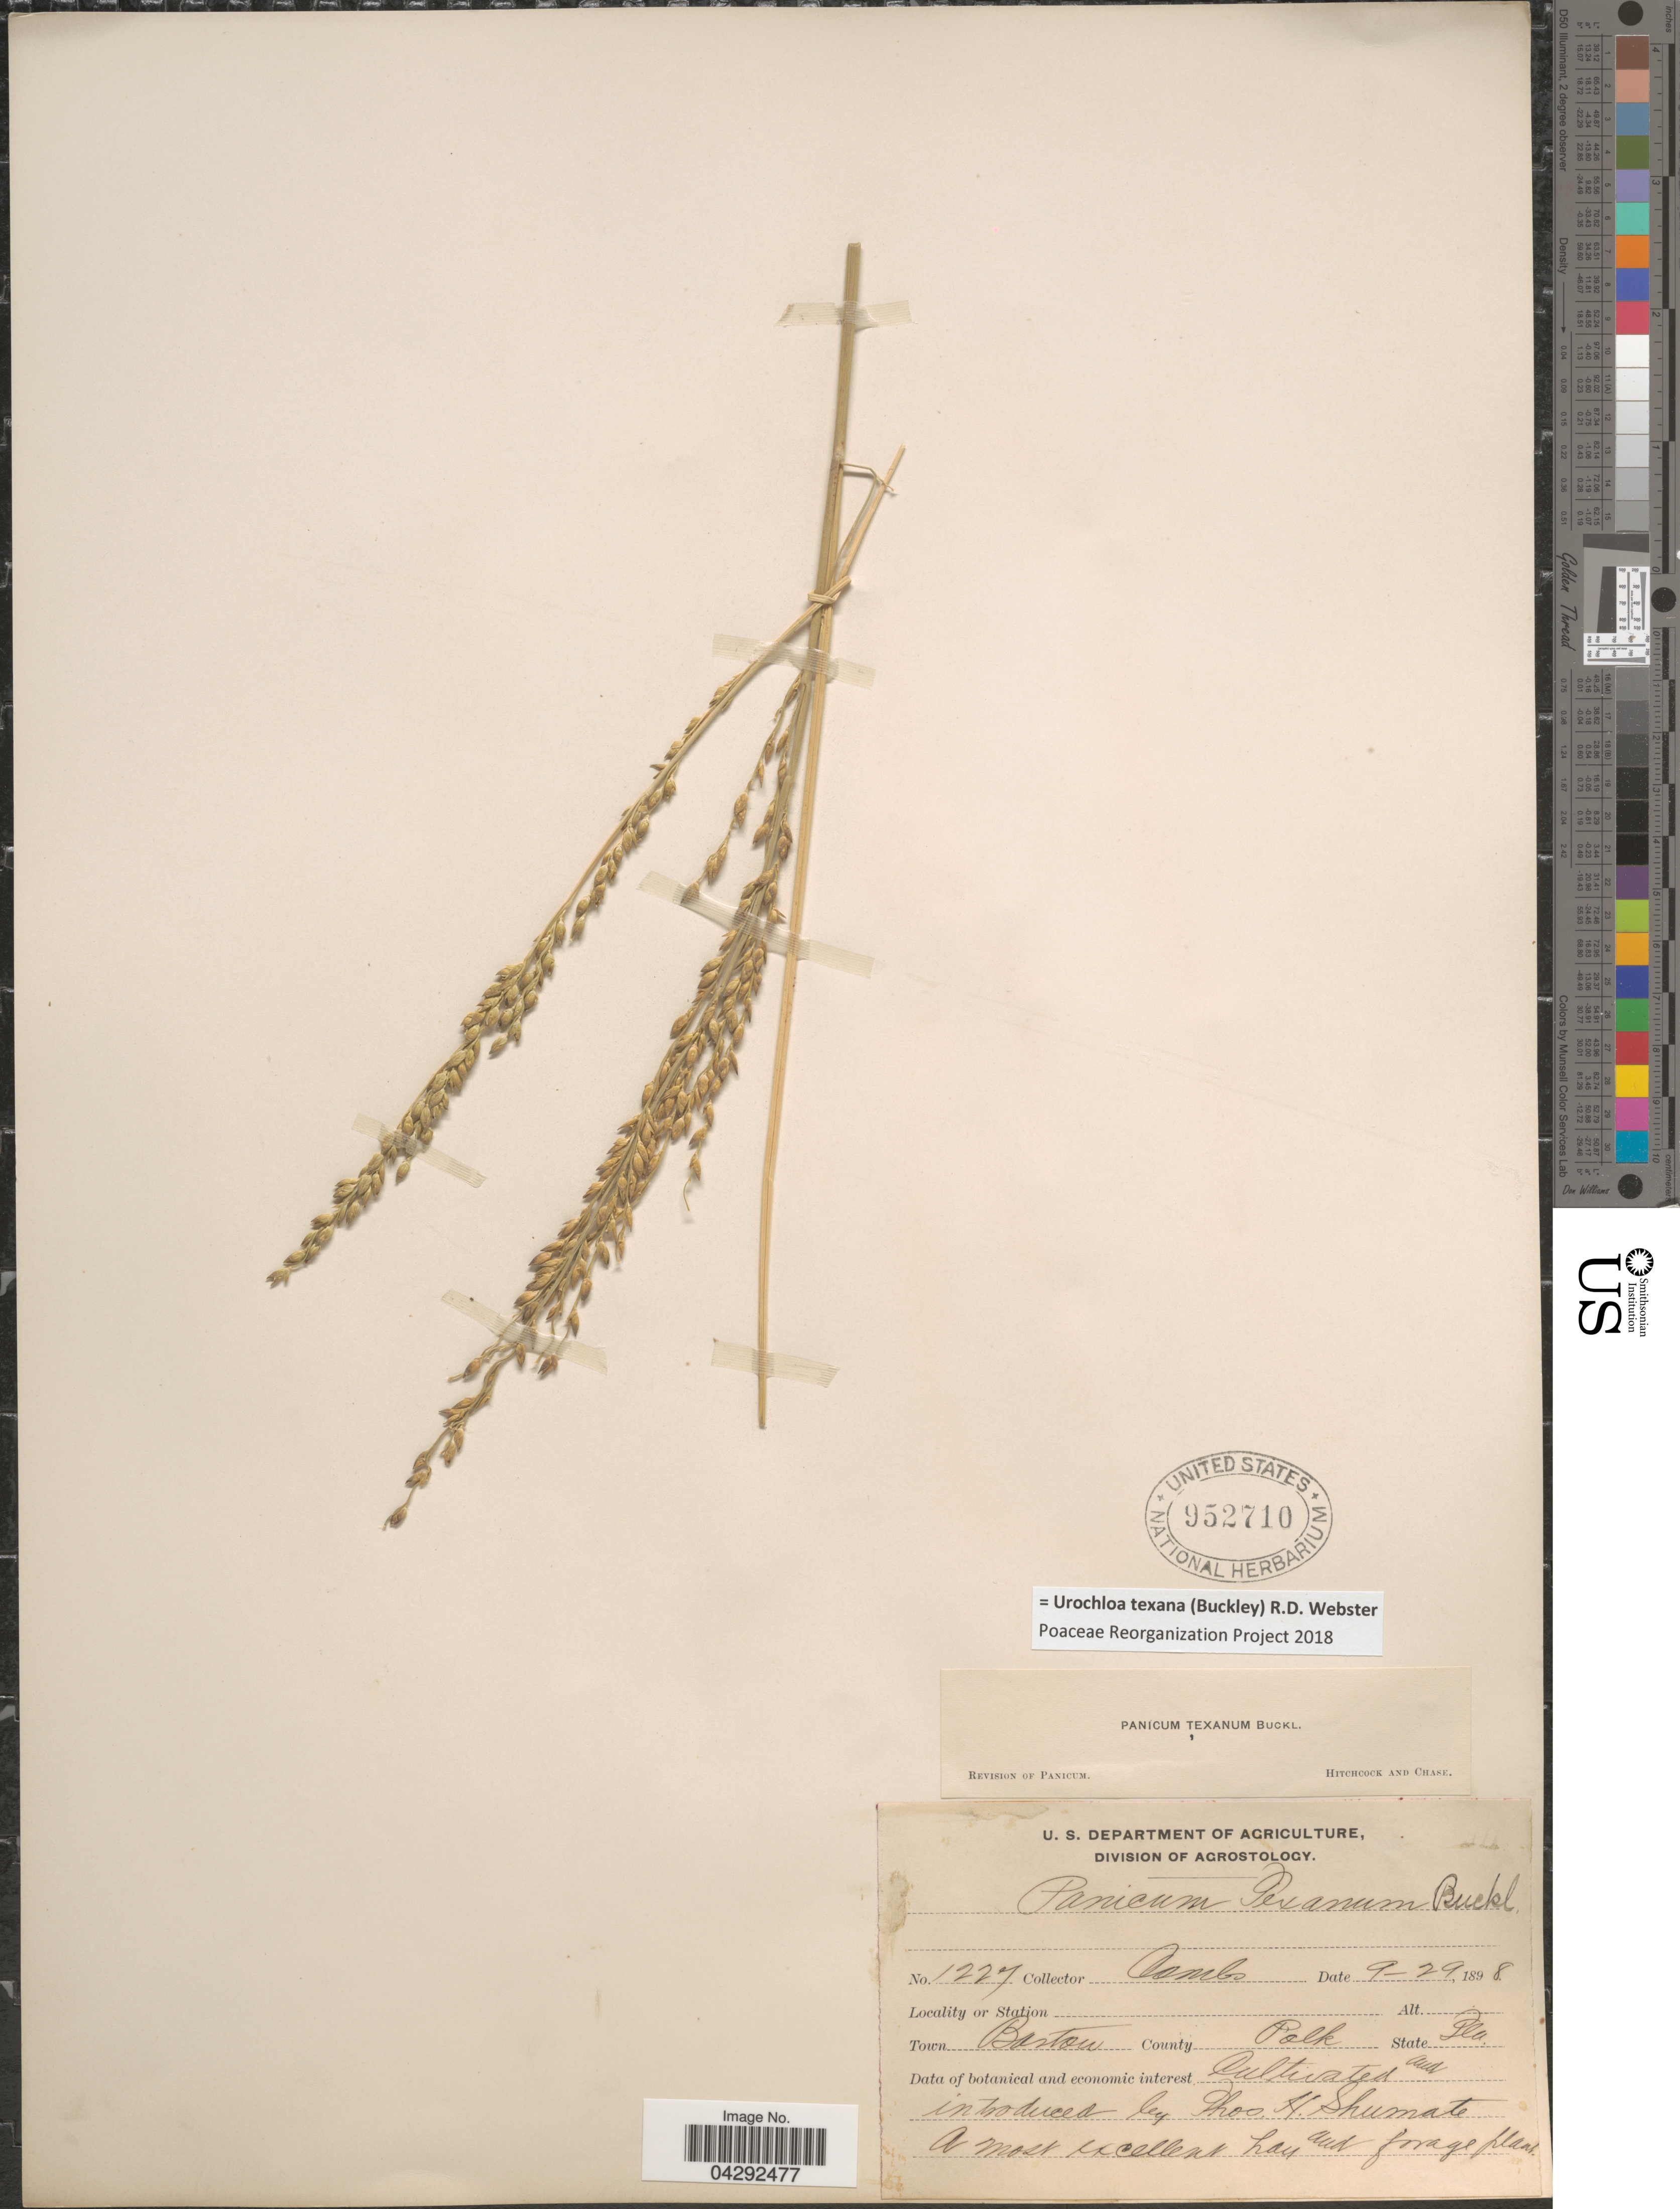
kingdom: Plantae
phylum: Tracheophyta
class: Liliopsida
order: Poales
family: Poaceae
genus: Urochloa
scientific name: Urochloa texana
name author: (Buckley) R.D. Webster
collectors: -. Combs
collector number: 1227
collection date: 1898-09-29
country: United States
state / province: Florida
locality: Town Bartow. County Polk.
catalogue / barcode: US 952710